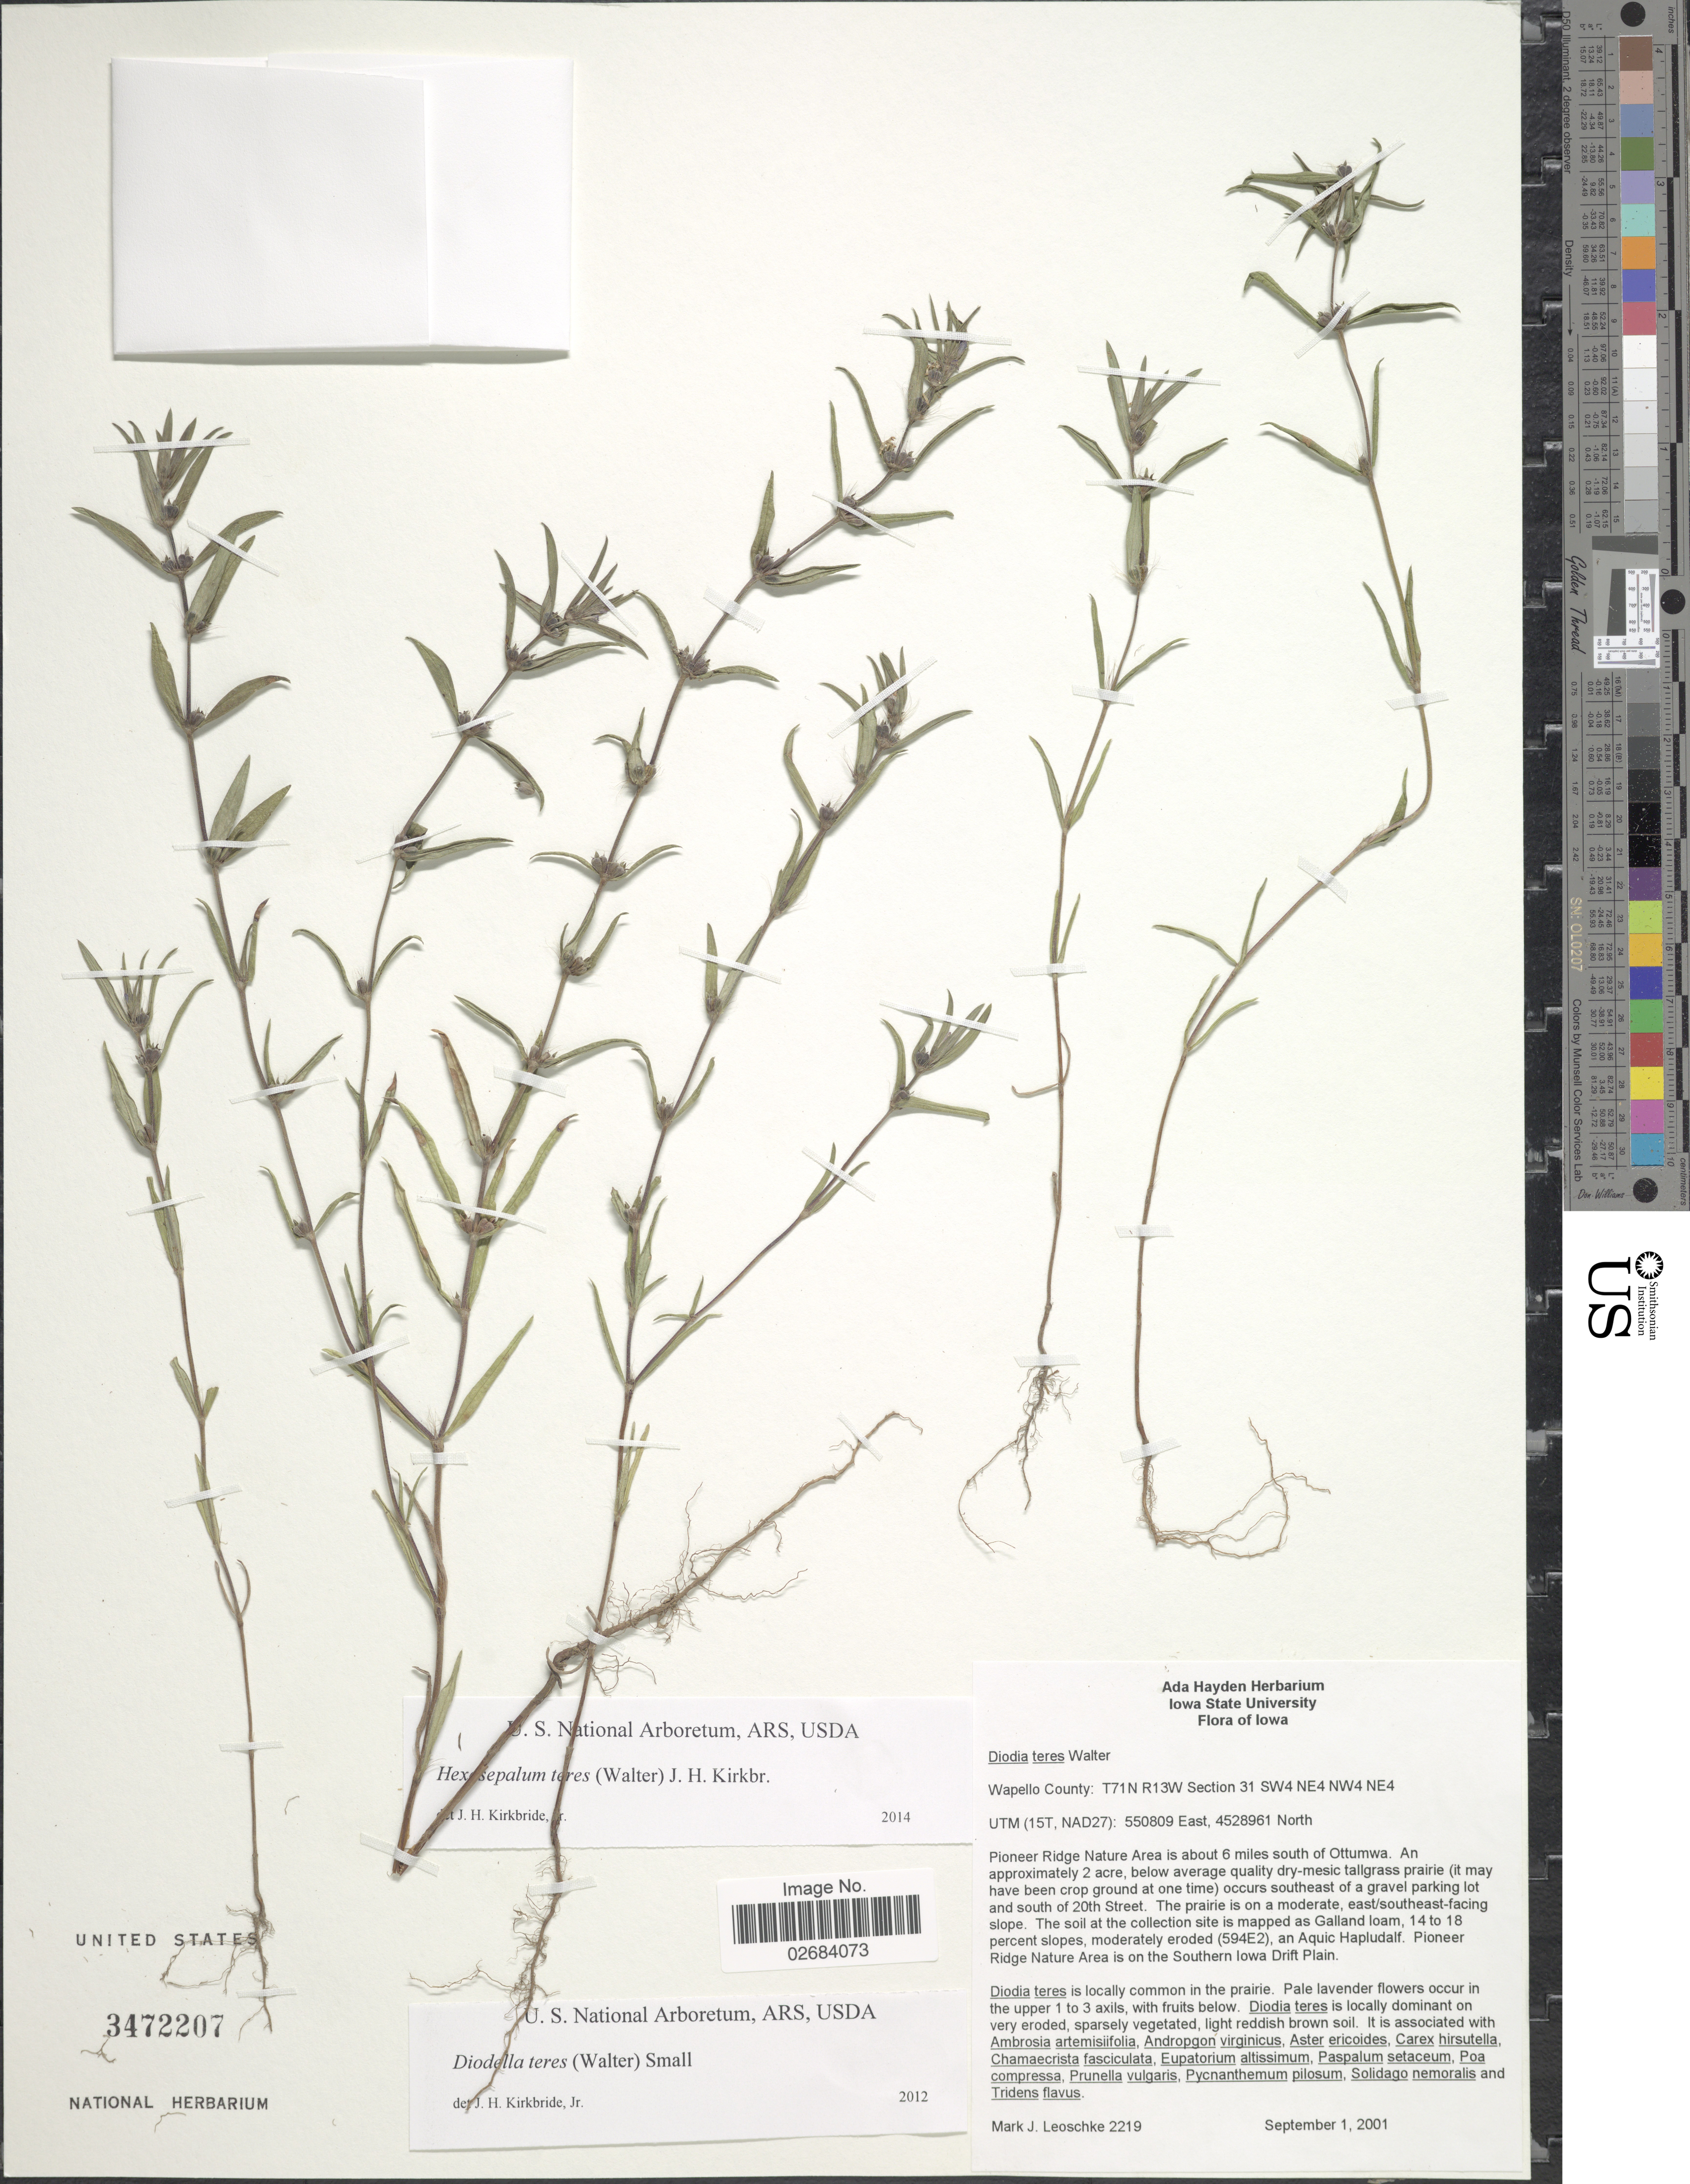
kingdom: Plantae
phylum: Tracheophyta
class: Magnoliopsida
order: Gentianales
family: Rubiaceae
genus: Diodia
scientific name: Diodia teres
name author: Walter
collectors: M. J. Leoschke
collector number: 2219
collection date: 2001-09-01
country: United States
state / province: Iowa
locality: Wapello County: T71N R13W Section 31 SW4 NE4 NW4 NE4, UTM (15T, NAD27). Pioneer Ridge Nature Area is about 6 miles south of Ottumwa, an approximately 2 acre, occurs southeast of a gravel parking lot and south of 20thStreet, Pioneer Ridge Nature Area is on the Southern Iowa Drift Plain.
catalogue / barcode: US 3472207